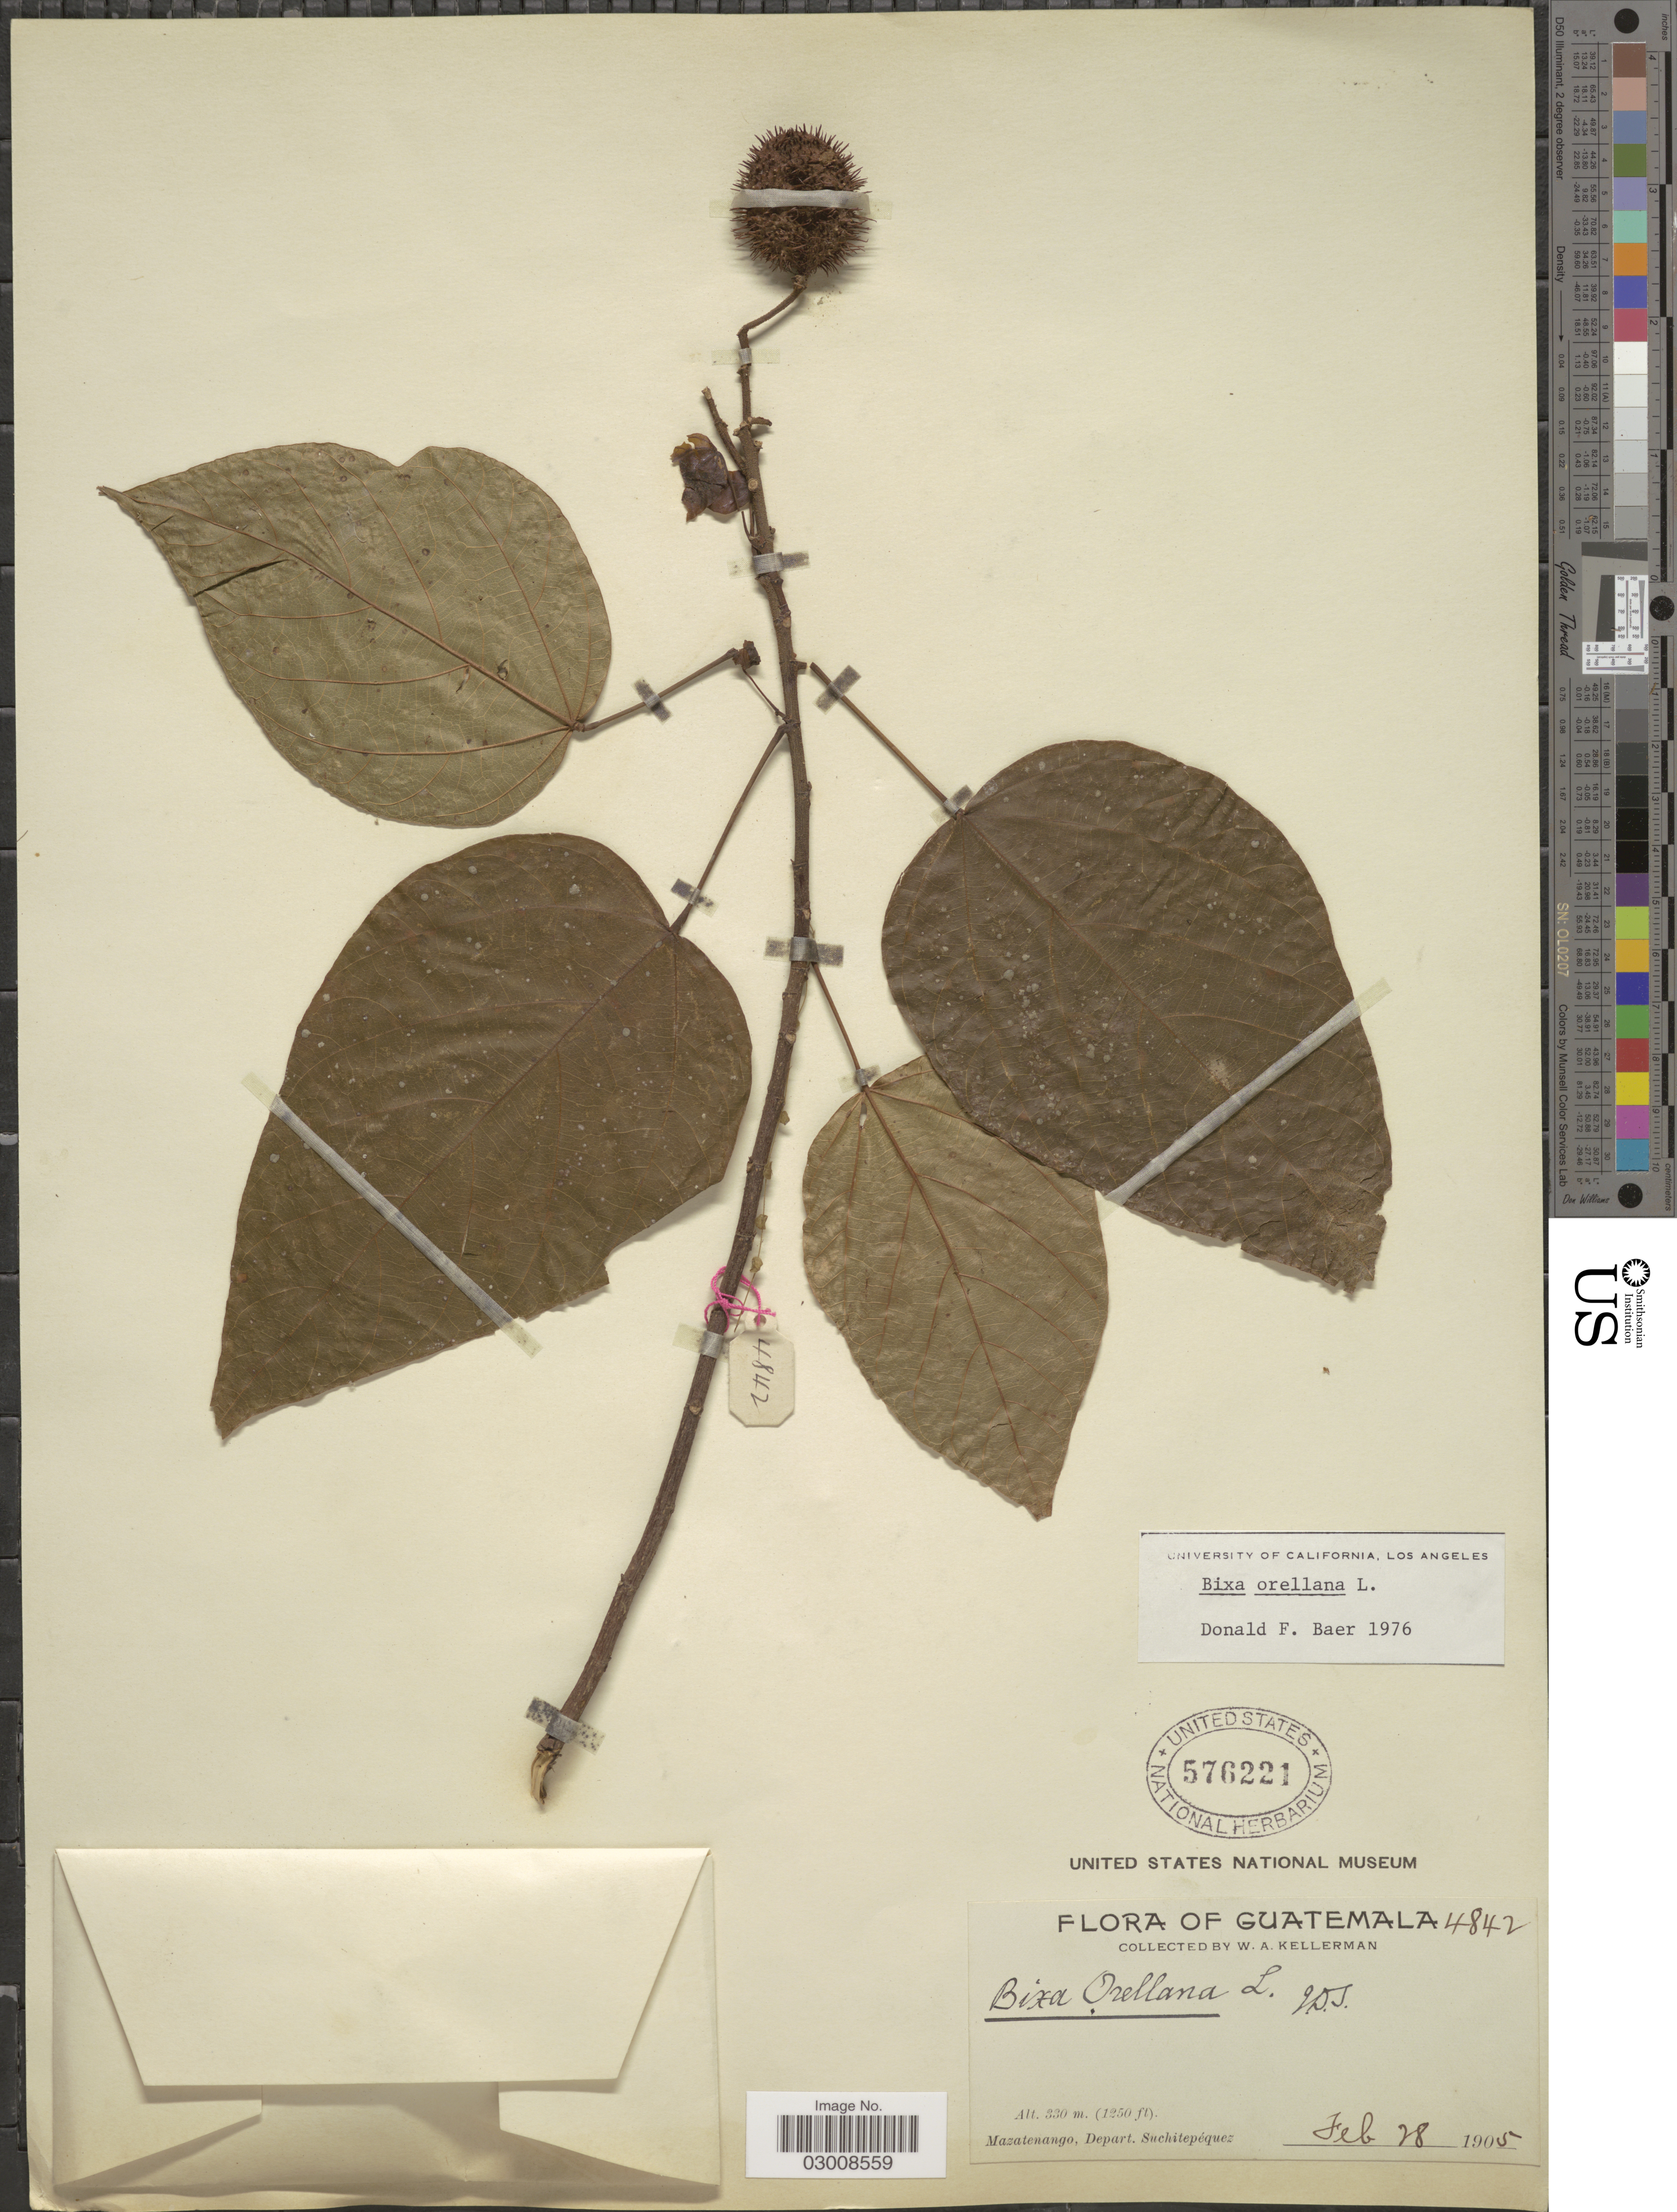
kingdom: Plantae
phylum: Tracheophyta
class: Magnoliopsida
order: Malvales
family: Bixaceae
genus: Bixa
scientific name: Bixa orellana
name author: L.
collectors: W. Kellerman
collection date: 1905-02-28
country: Guatemala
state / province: Suchitepéquez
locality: Mazatenango, Depart. Suchitepéquez.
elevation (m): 330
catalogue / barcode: US 576221